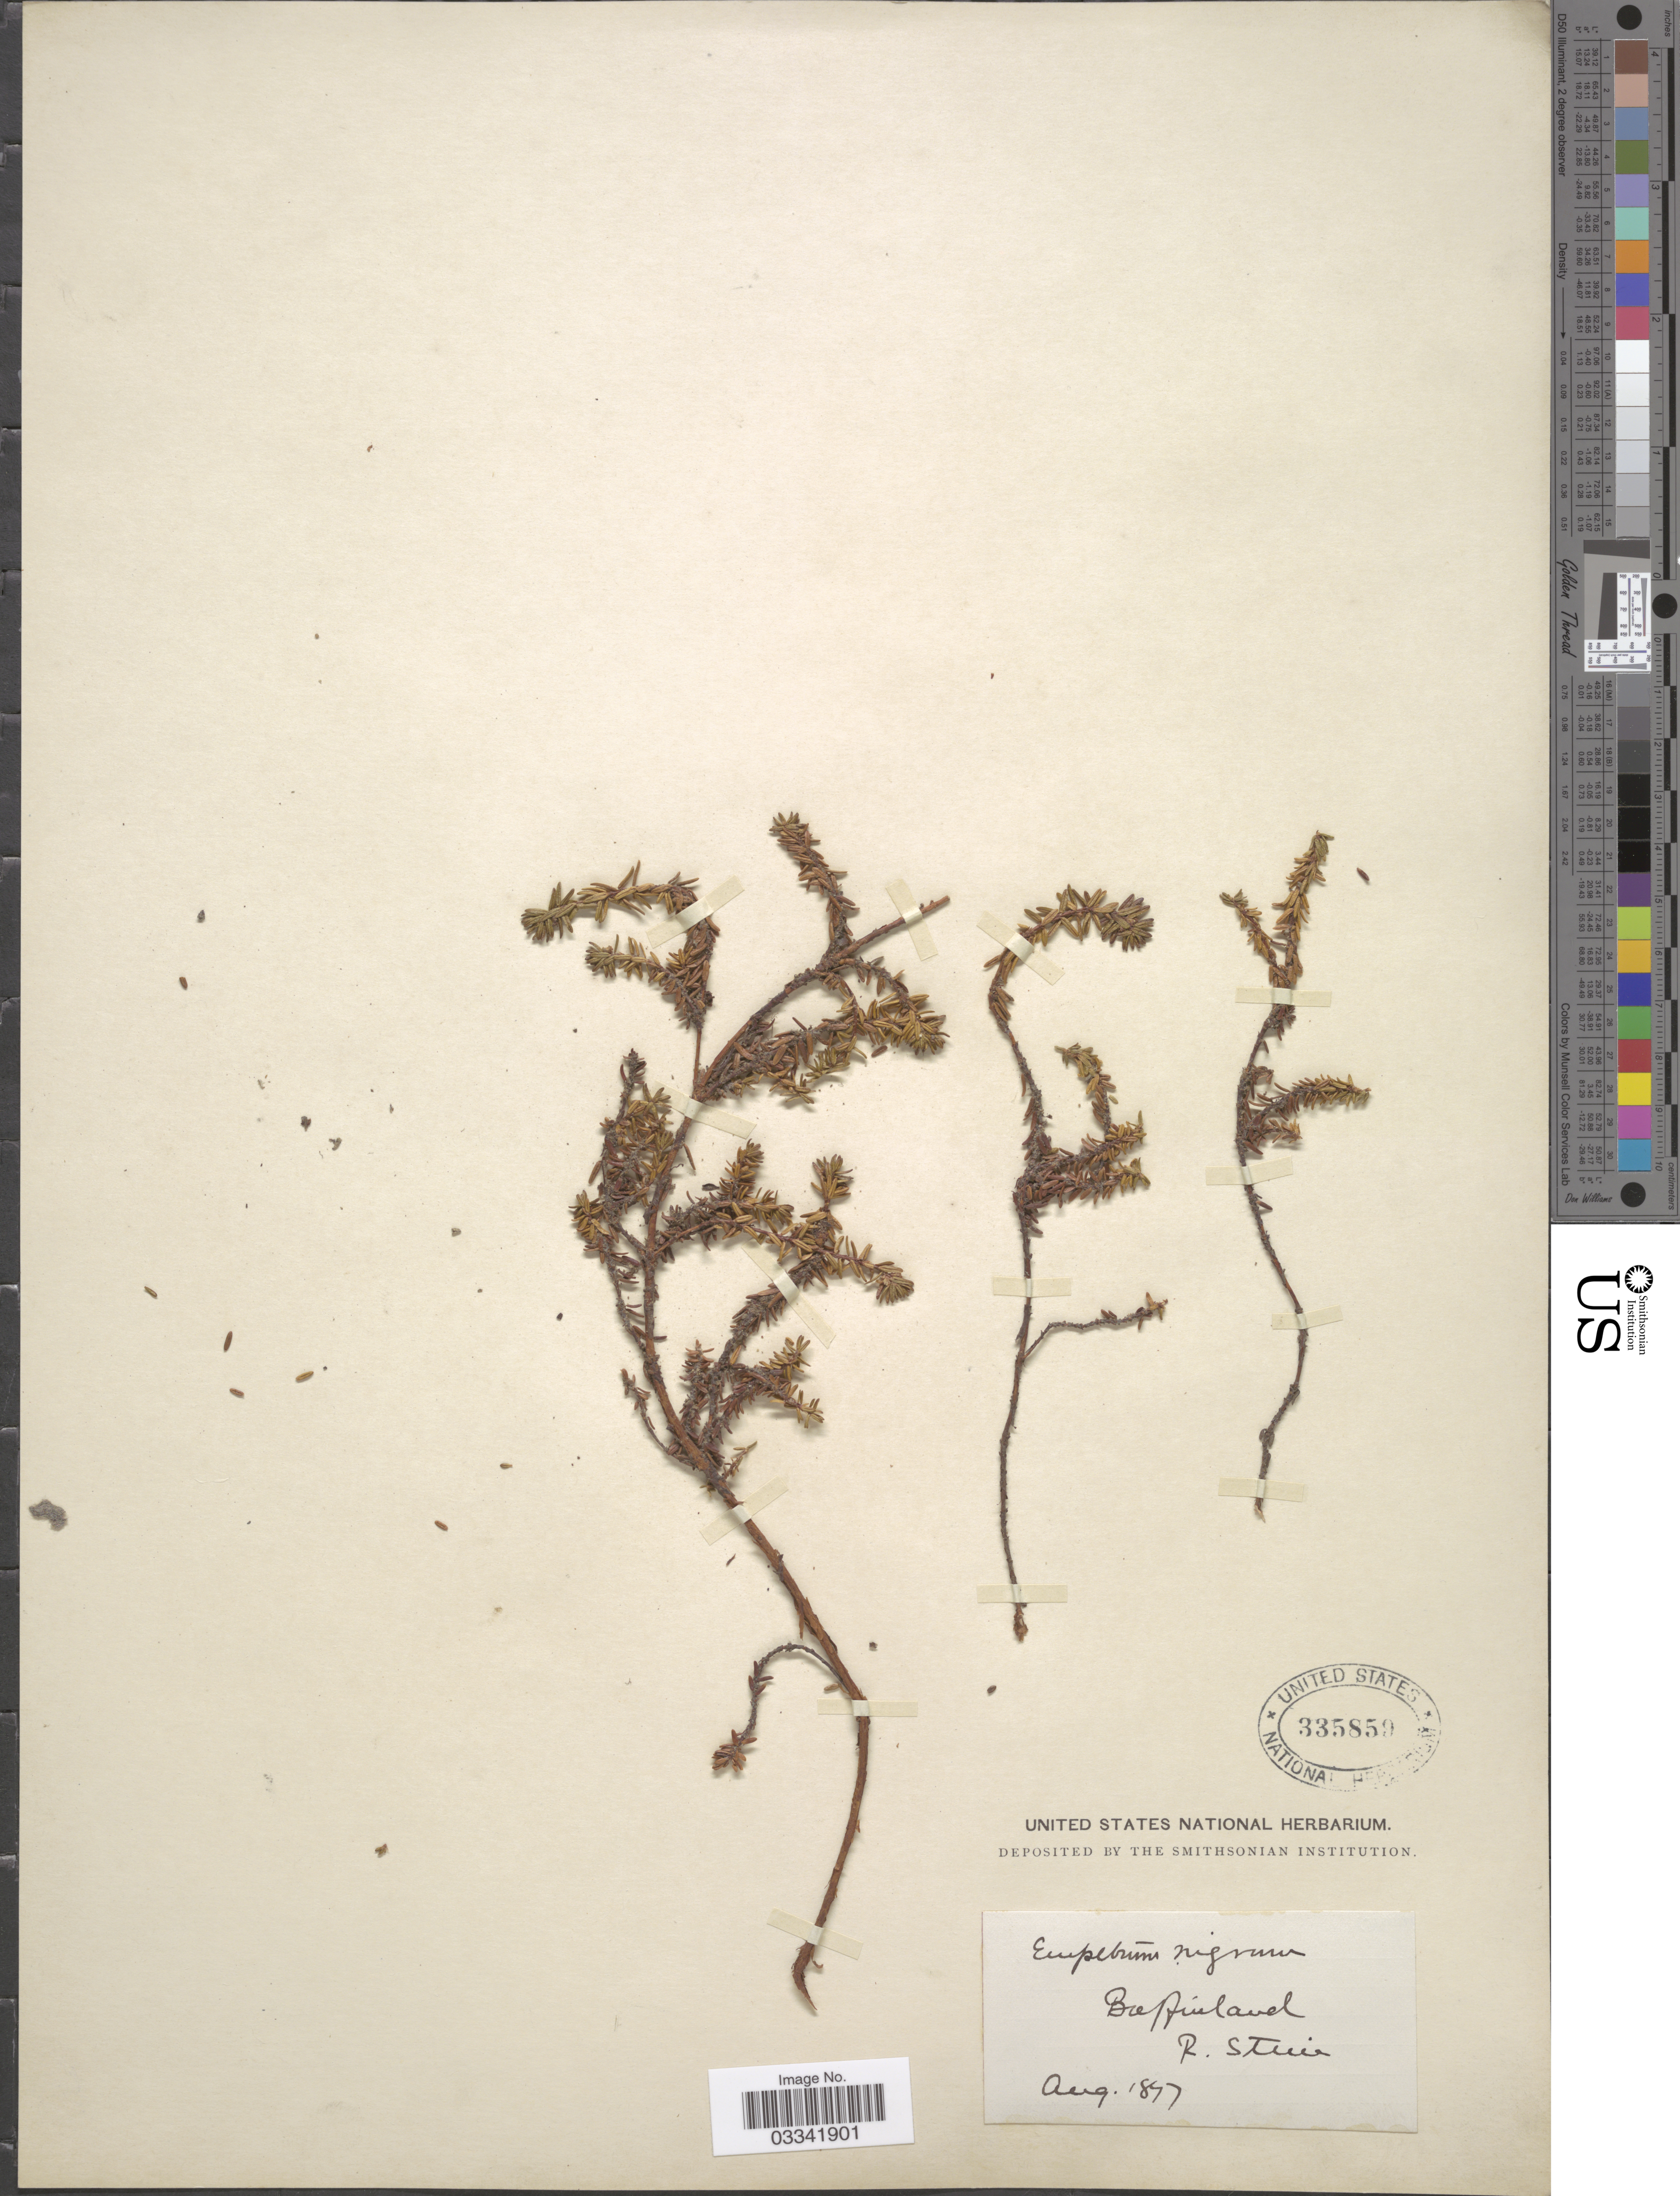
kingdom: Plantae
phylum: Tracheophyta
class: Magnoliopsida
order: Ericales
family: Ericaceae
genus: Empetrum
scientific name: Empetrum nigrum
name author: L.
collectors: R. Steir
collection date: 1897-08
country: Canada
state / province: Nunavut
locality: Baffinland.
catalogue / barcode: US 335859